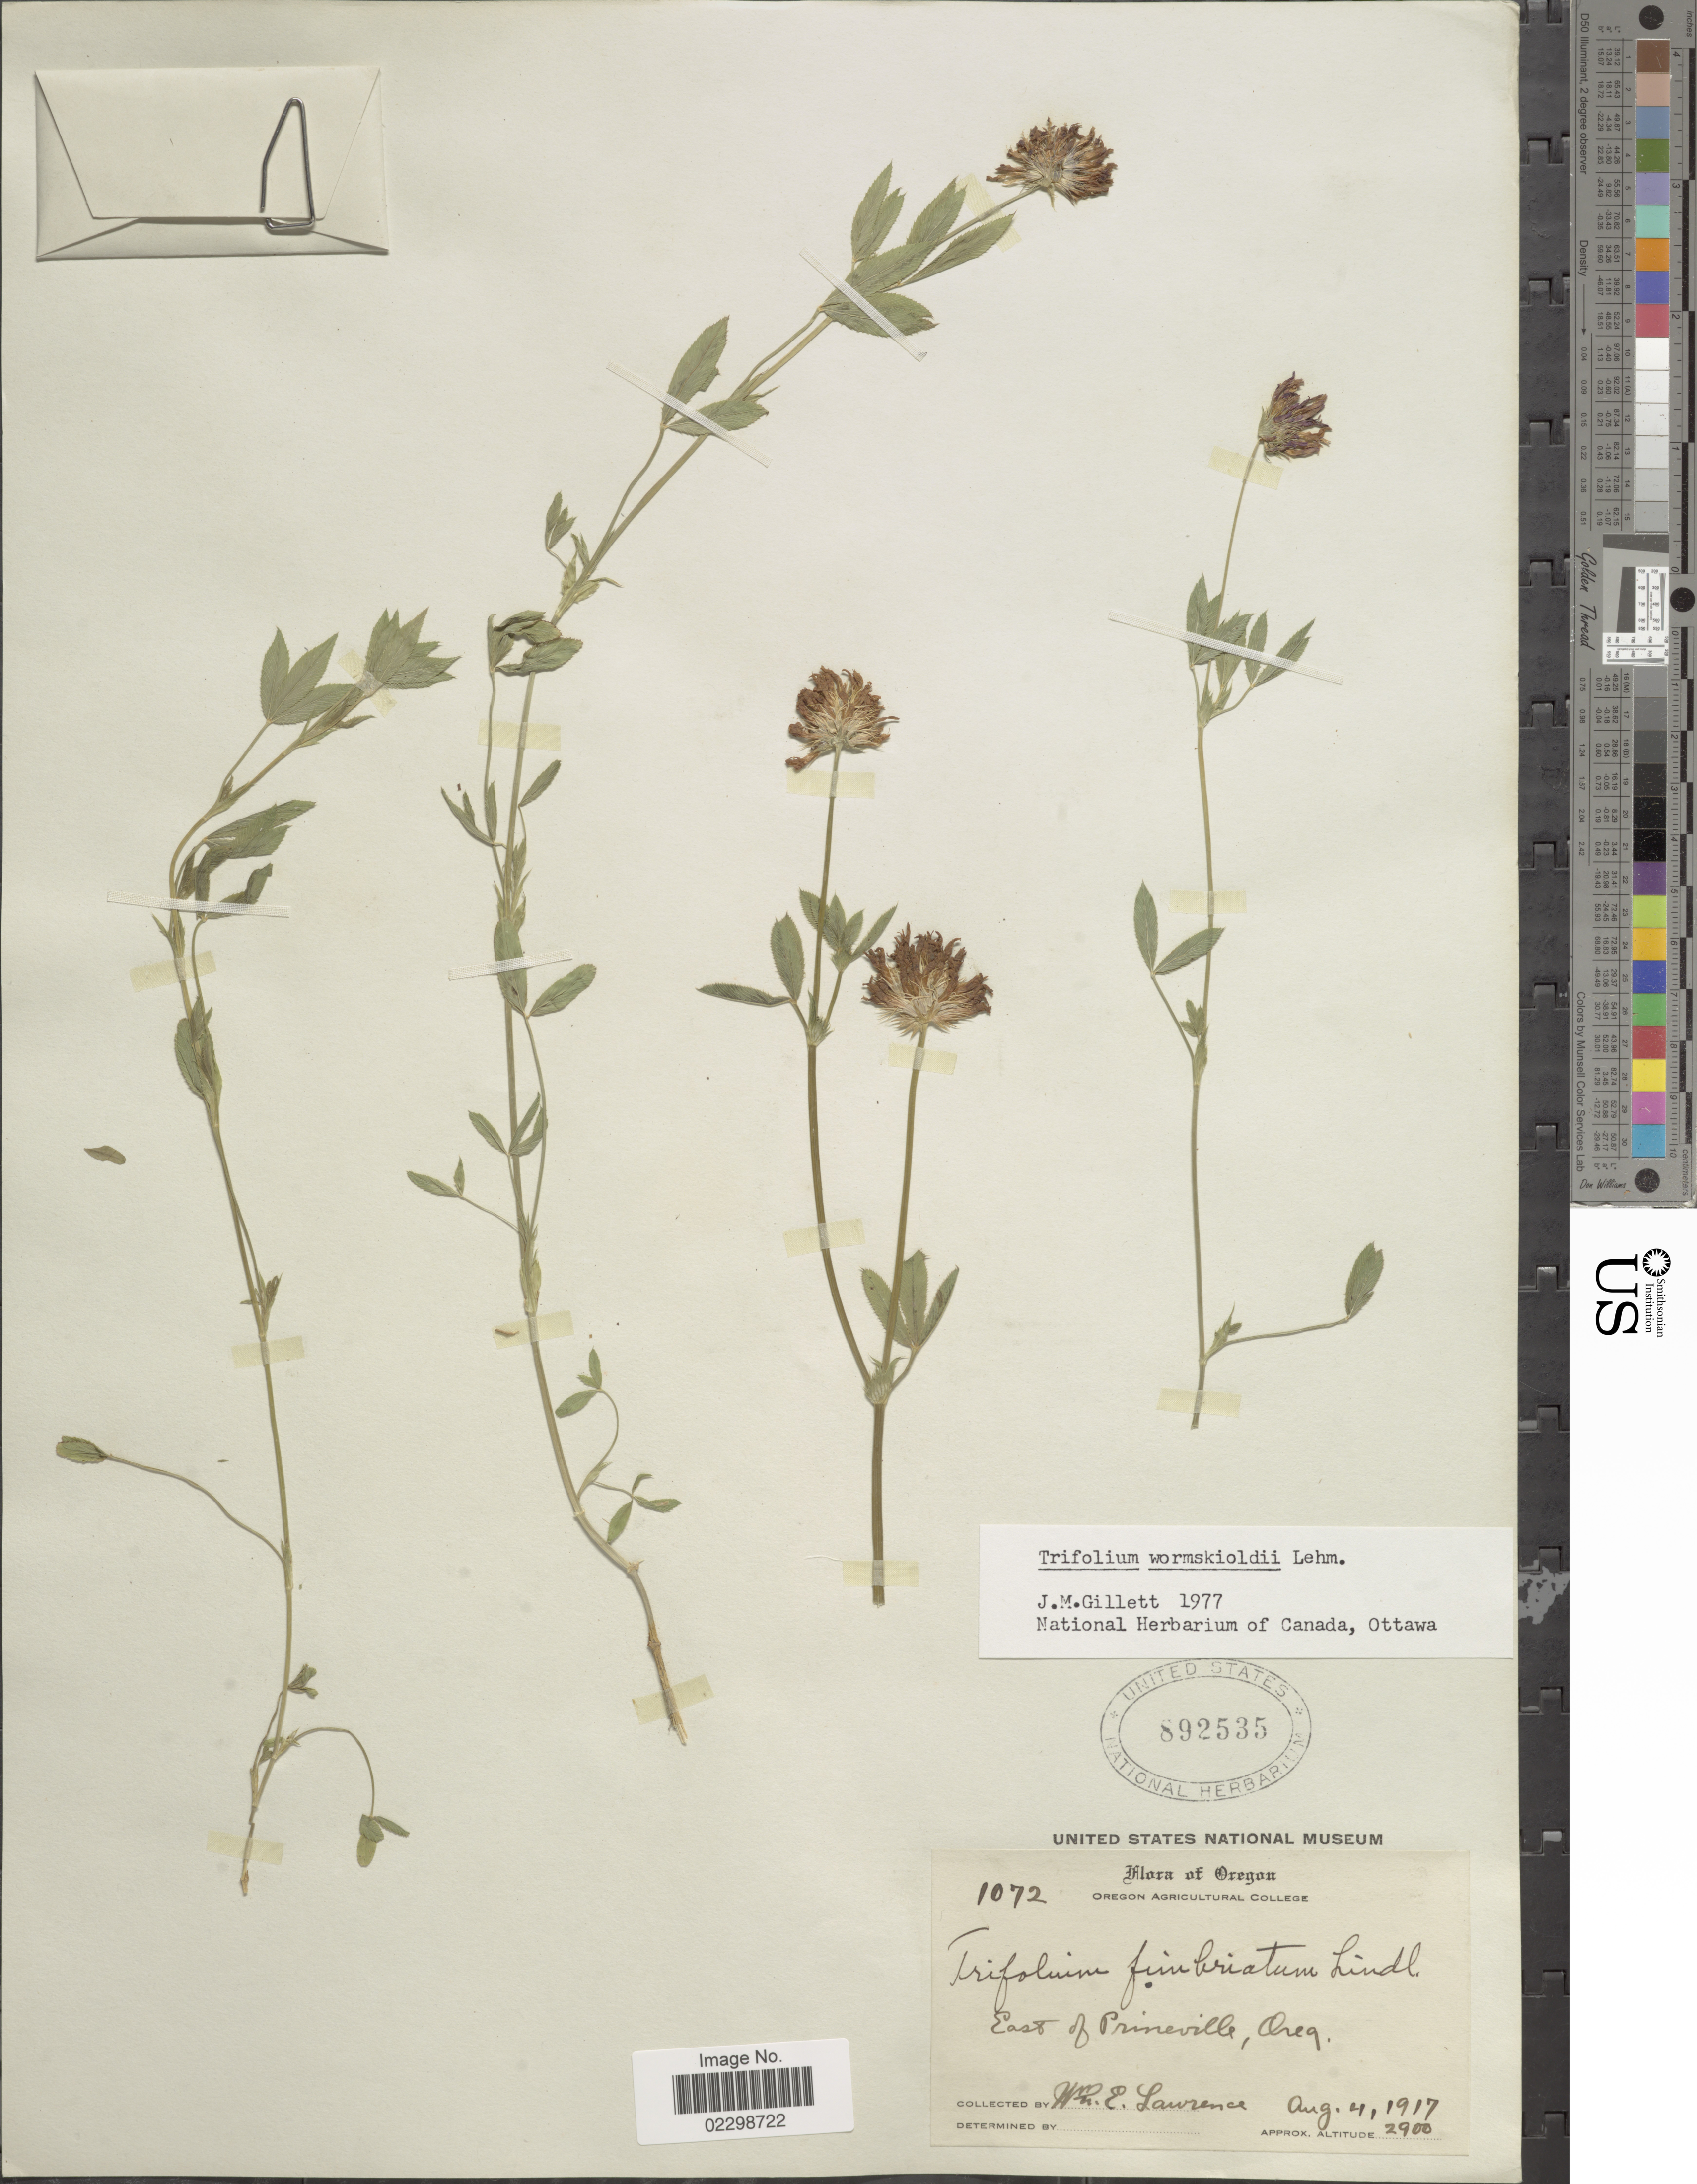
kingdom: Plantae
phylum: Tracheophyta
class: Magnoliopsida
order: Fabales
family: Fabaceae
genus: Trifolium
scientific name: Trifolium wormskioldii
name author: Lehm.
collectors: W. Lawrence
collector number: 1072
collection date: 1917-08-04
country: United States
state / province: Oregon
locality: East of Prineville, Oreg.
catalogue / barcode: US 892535